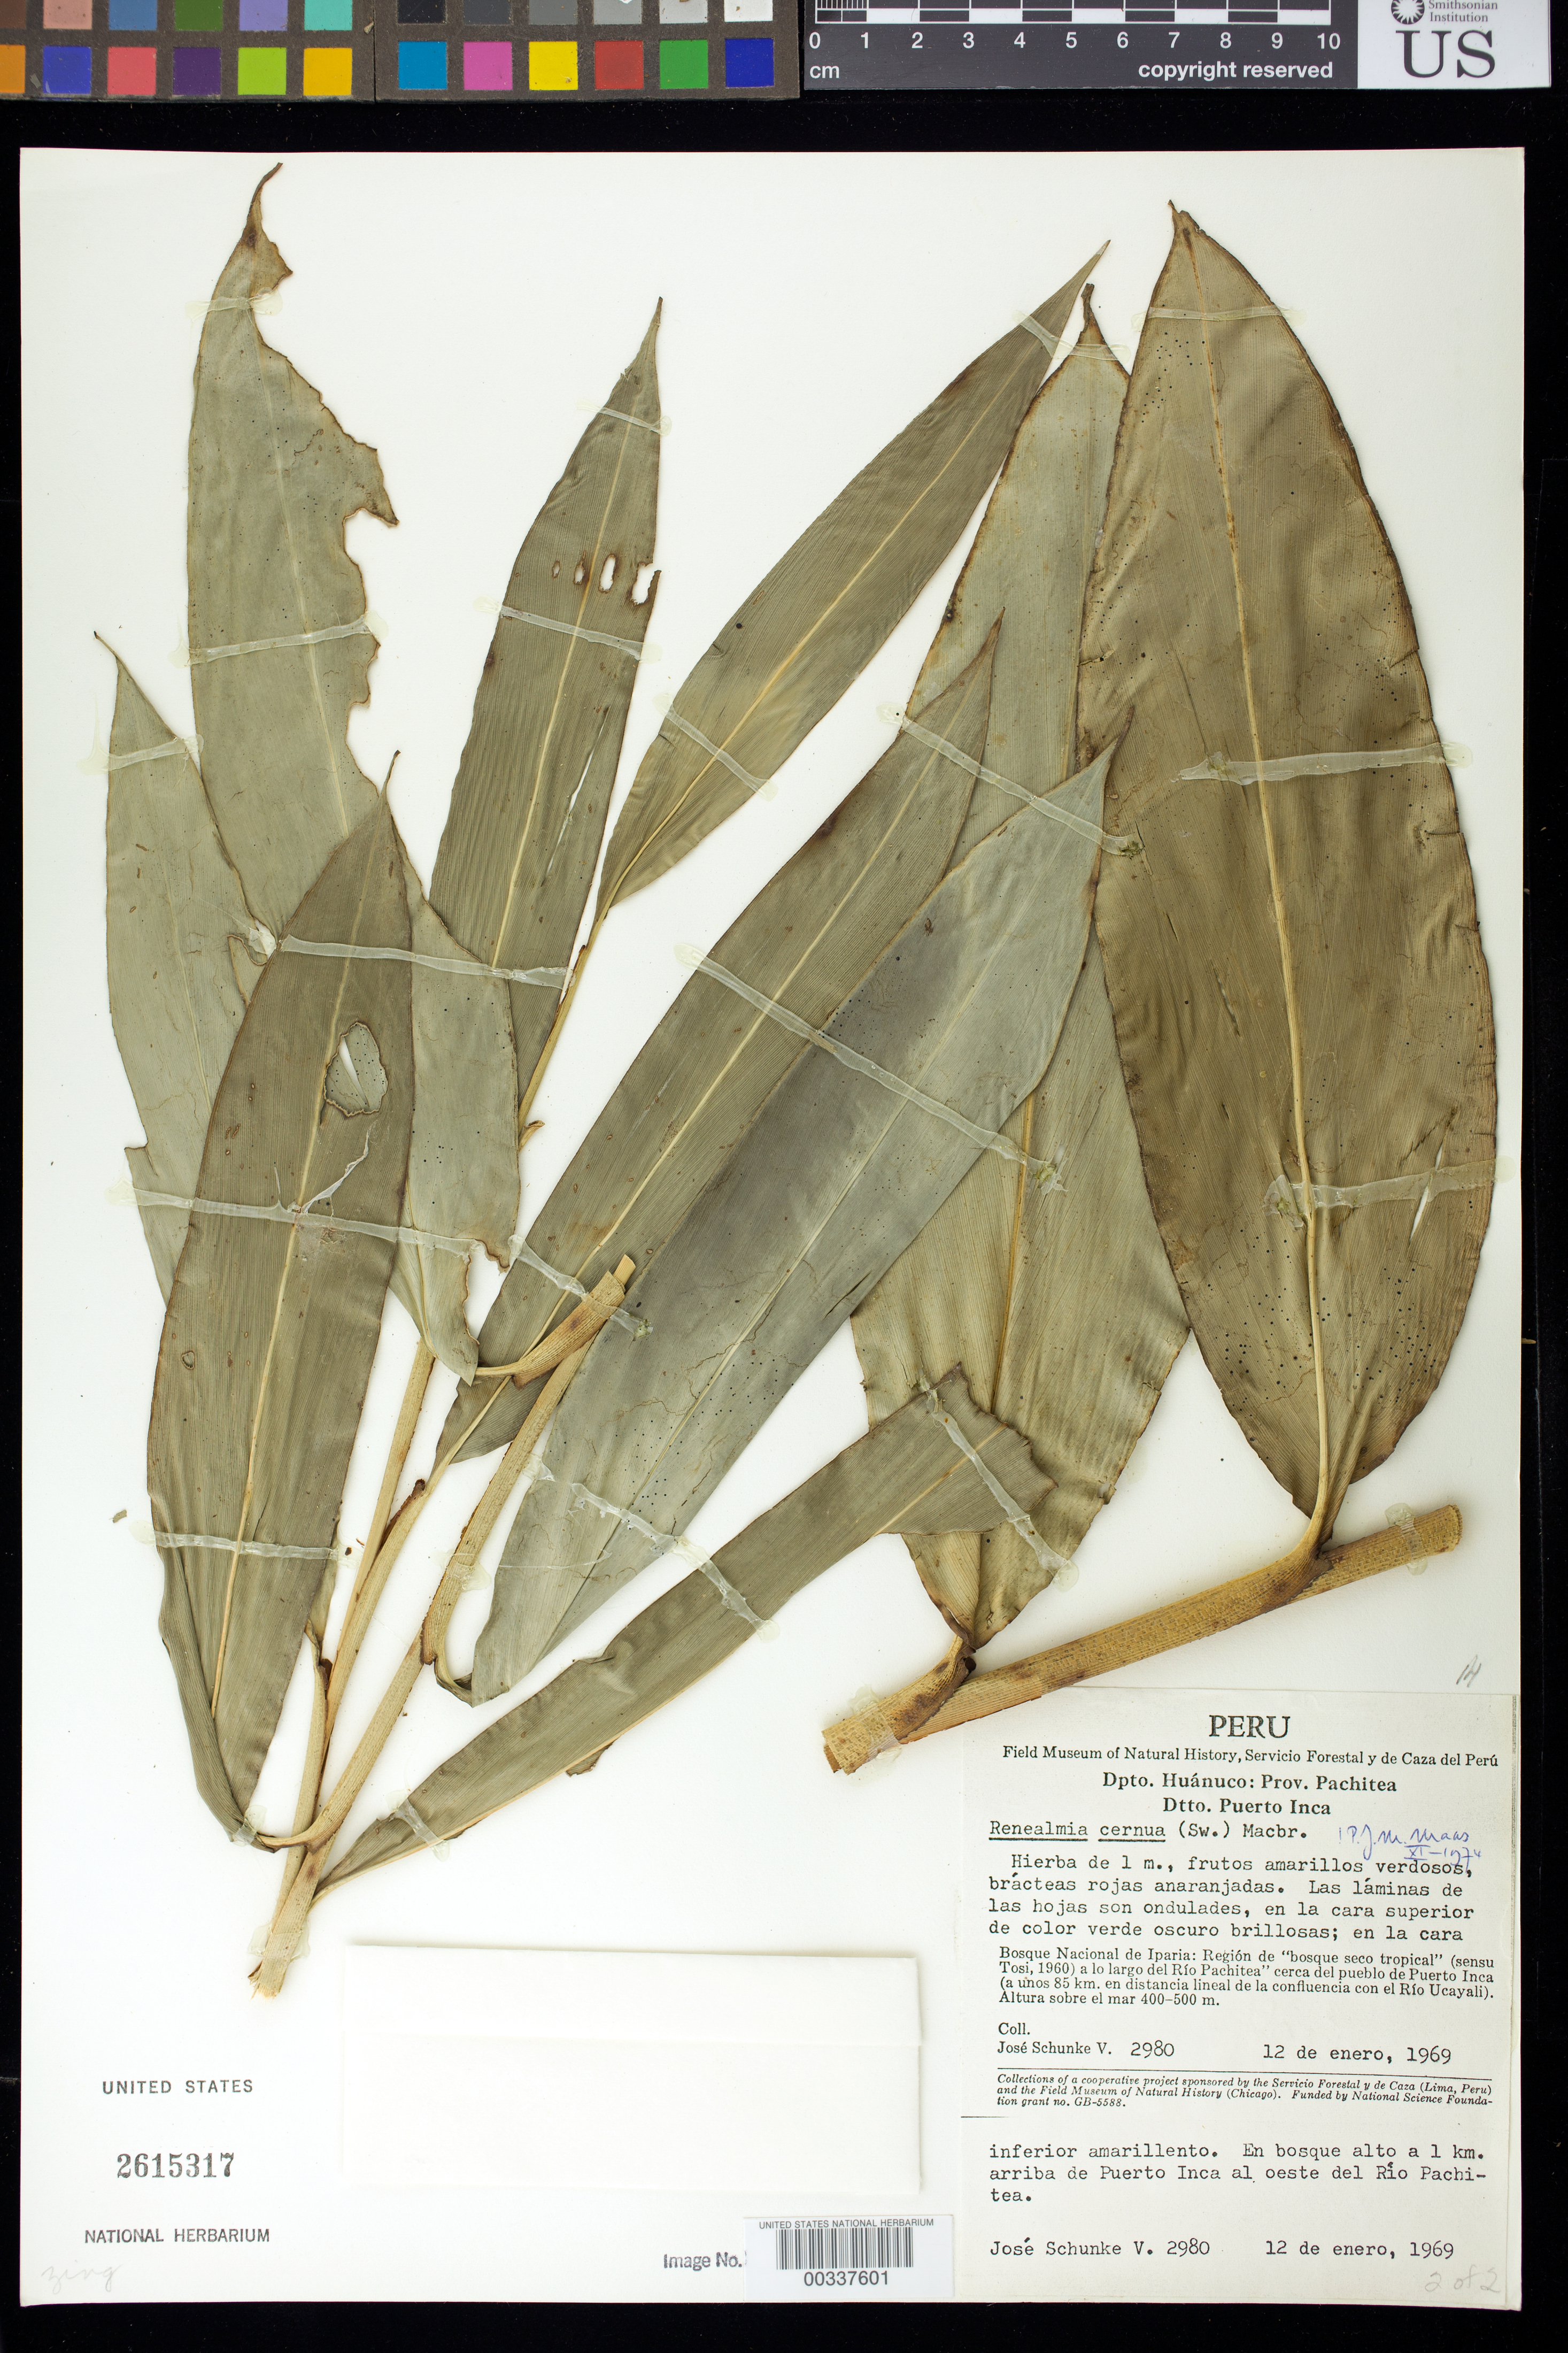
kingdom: Plantae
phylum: Tracheophyta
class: Liliopsida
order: Zingiberales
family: Zingiberaceae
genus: Renealmia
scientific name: Renealmia cernua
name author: (Sw. ex Roem. & Schult.) J.F. Macbr.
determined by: Maas, Paul J. M.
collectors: J. Schunke Vigo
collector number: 2980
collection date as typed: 12 Jan 1969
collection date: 1969-01-12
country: Peru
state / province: Huánuco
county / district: Pachitea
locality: Dtto puerto inca, en bosque alto a 1 km arriba de puerto inca al oeste del rio pachitea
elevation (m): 400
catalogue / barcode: US 2615317